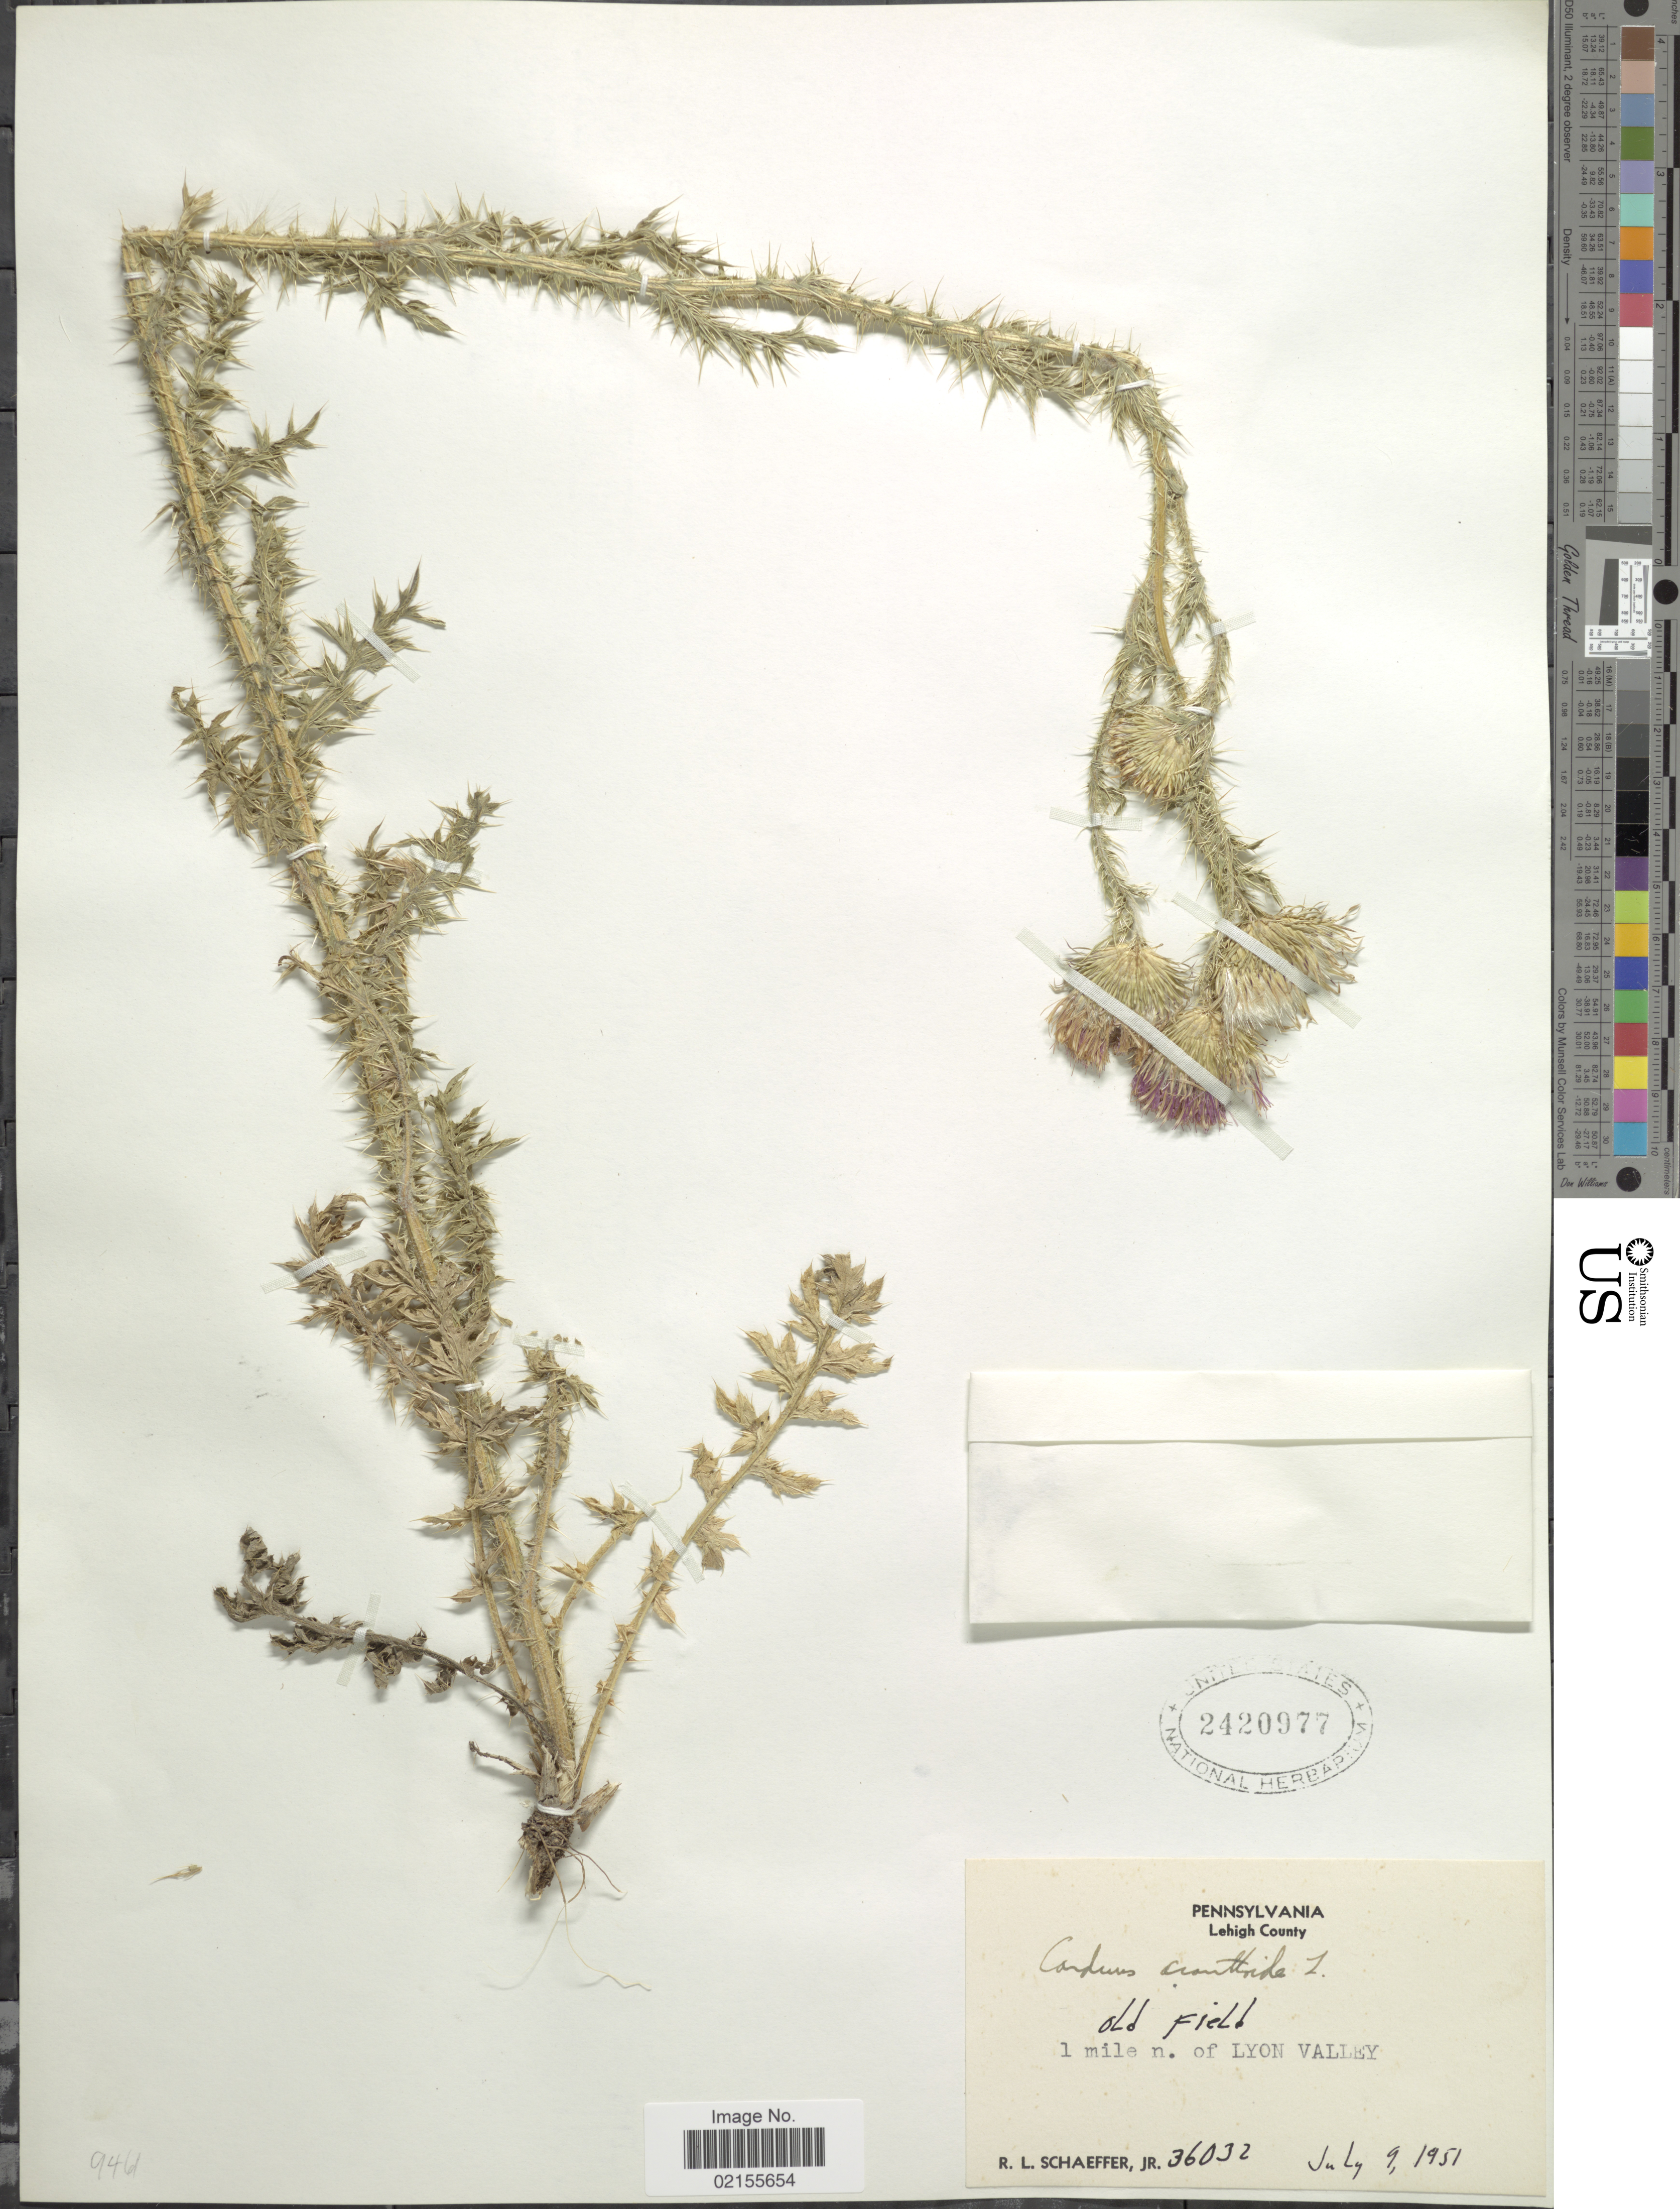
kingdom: Plantae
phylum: Tracheophyta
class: Magnoliopsida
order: Asterales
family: Asteraceae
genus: Carduus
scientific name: Carduus acanthoides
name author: L.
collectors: R. L. Schaeffer Jr.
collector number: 36032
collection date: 1951-07-09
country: United States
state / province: Pennsylvania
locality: Lehigh County, Old Field, 1 mile n. of Lyon Valley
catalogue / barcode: US 2420977